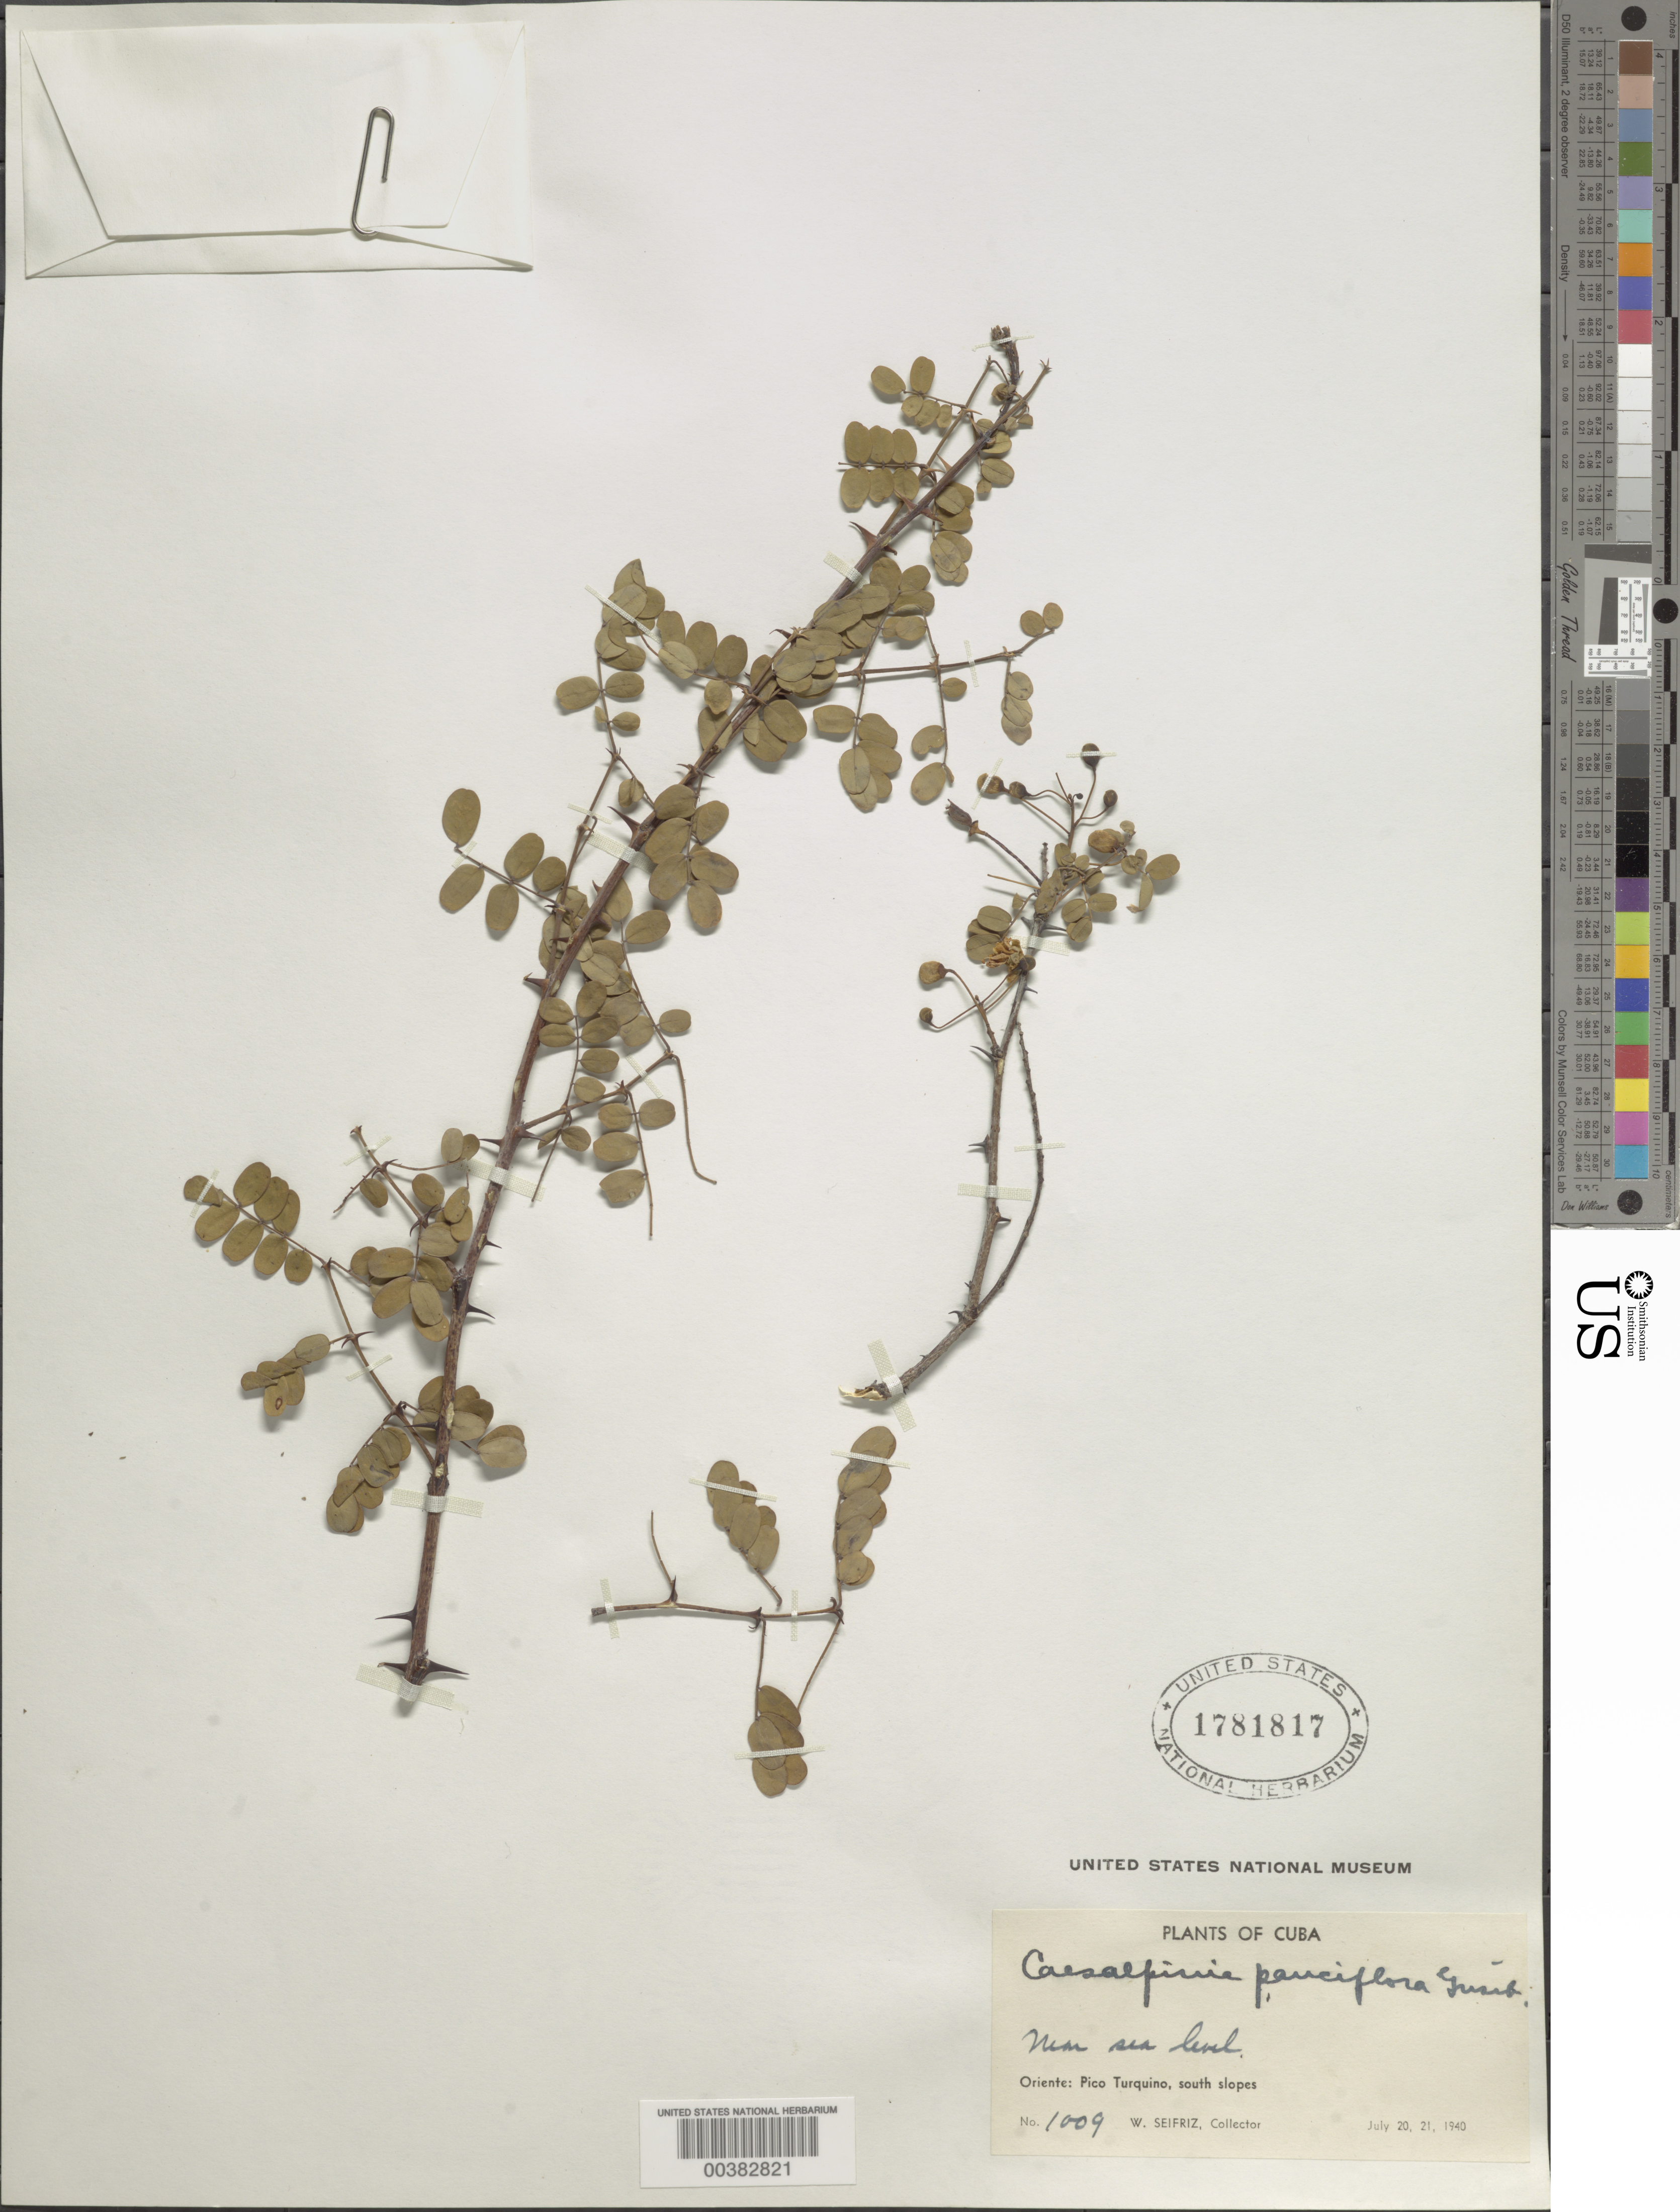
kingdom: Plantae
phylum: Tracheophyta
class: Magnoliopsida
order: Fabales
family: Fabaceae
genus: Denisophytum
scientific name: Denisophytum pauciflorum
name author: (Griseb.) Gagnon & G.P. Lewis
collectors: W. Seifriz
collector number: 1009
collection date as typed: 20 Jul 1940 and 21 Jul 1940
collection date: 1940-07-20,1940-07-21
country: Cuba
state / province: Oriente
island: Greater Antilles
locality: Pico turquino, s slopes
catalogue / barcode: US 1781817